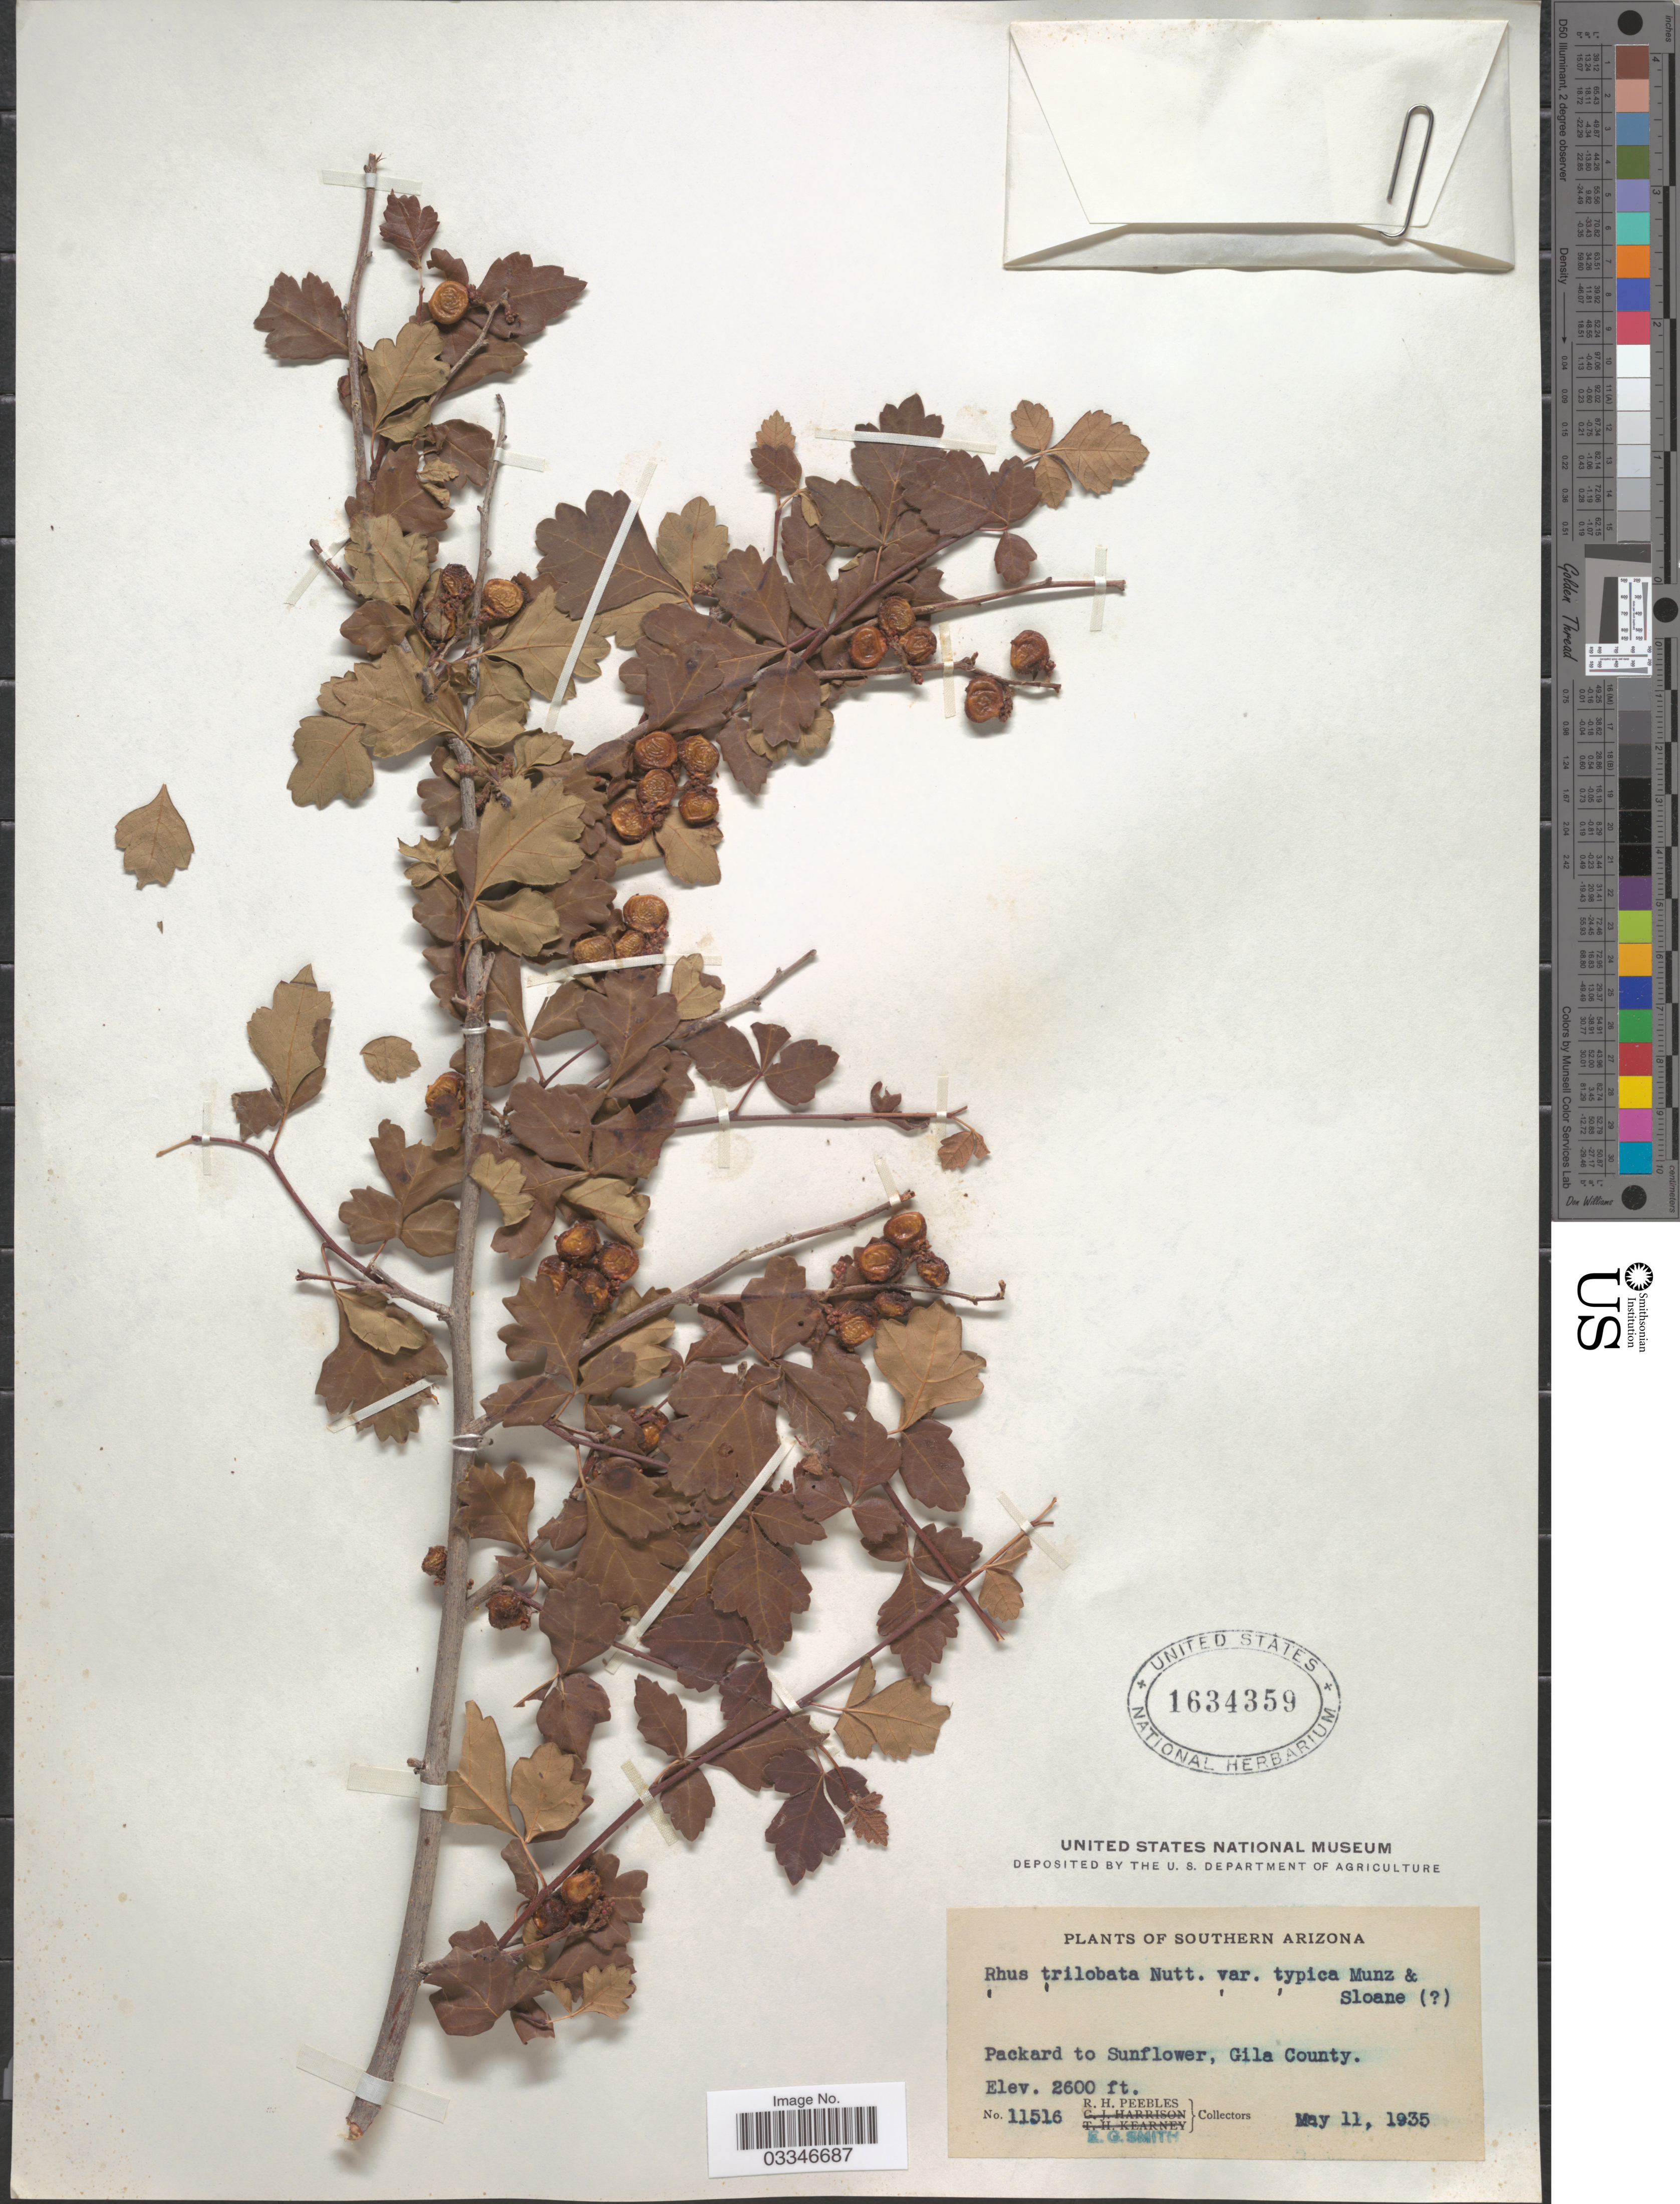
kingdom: Plantae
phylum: Tracheophyta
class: Magnoliopsida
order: Sapindales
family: Anacardiaceae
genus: Rhus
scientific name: Rhus trilobata var. typica Munz & Sloane ined.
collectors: R. H. Peebles & E. G. Smith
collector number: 11516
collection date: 1935-05-11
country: United States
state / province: Arizona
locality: Southern Arizona. Packard to Sunflower, Gila County.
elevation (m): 792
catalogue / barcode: US 1634359